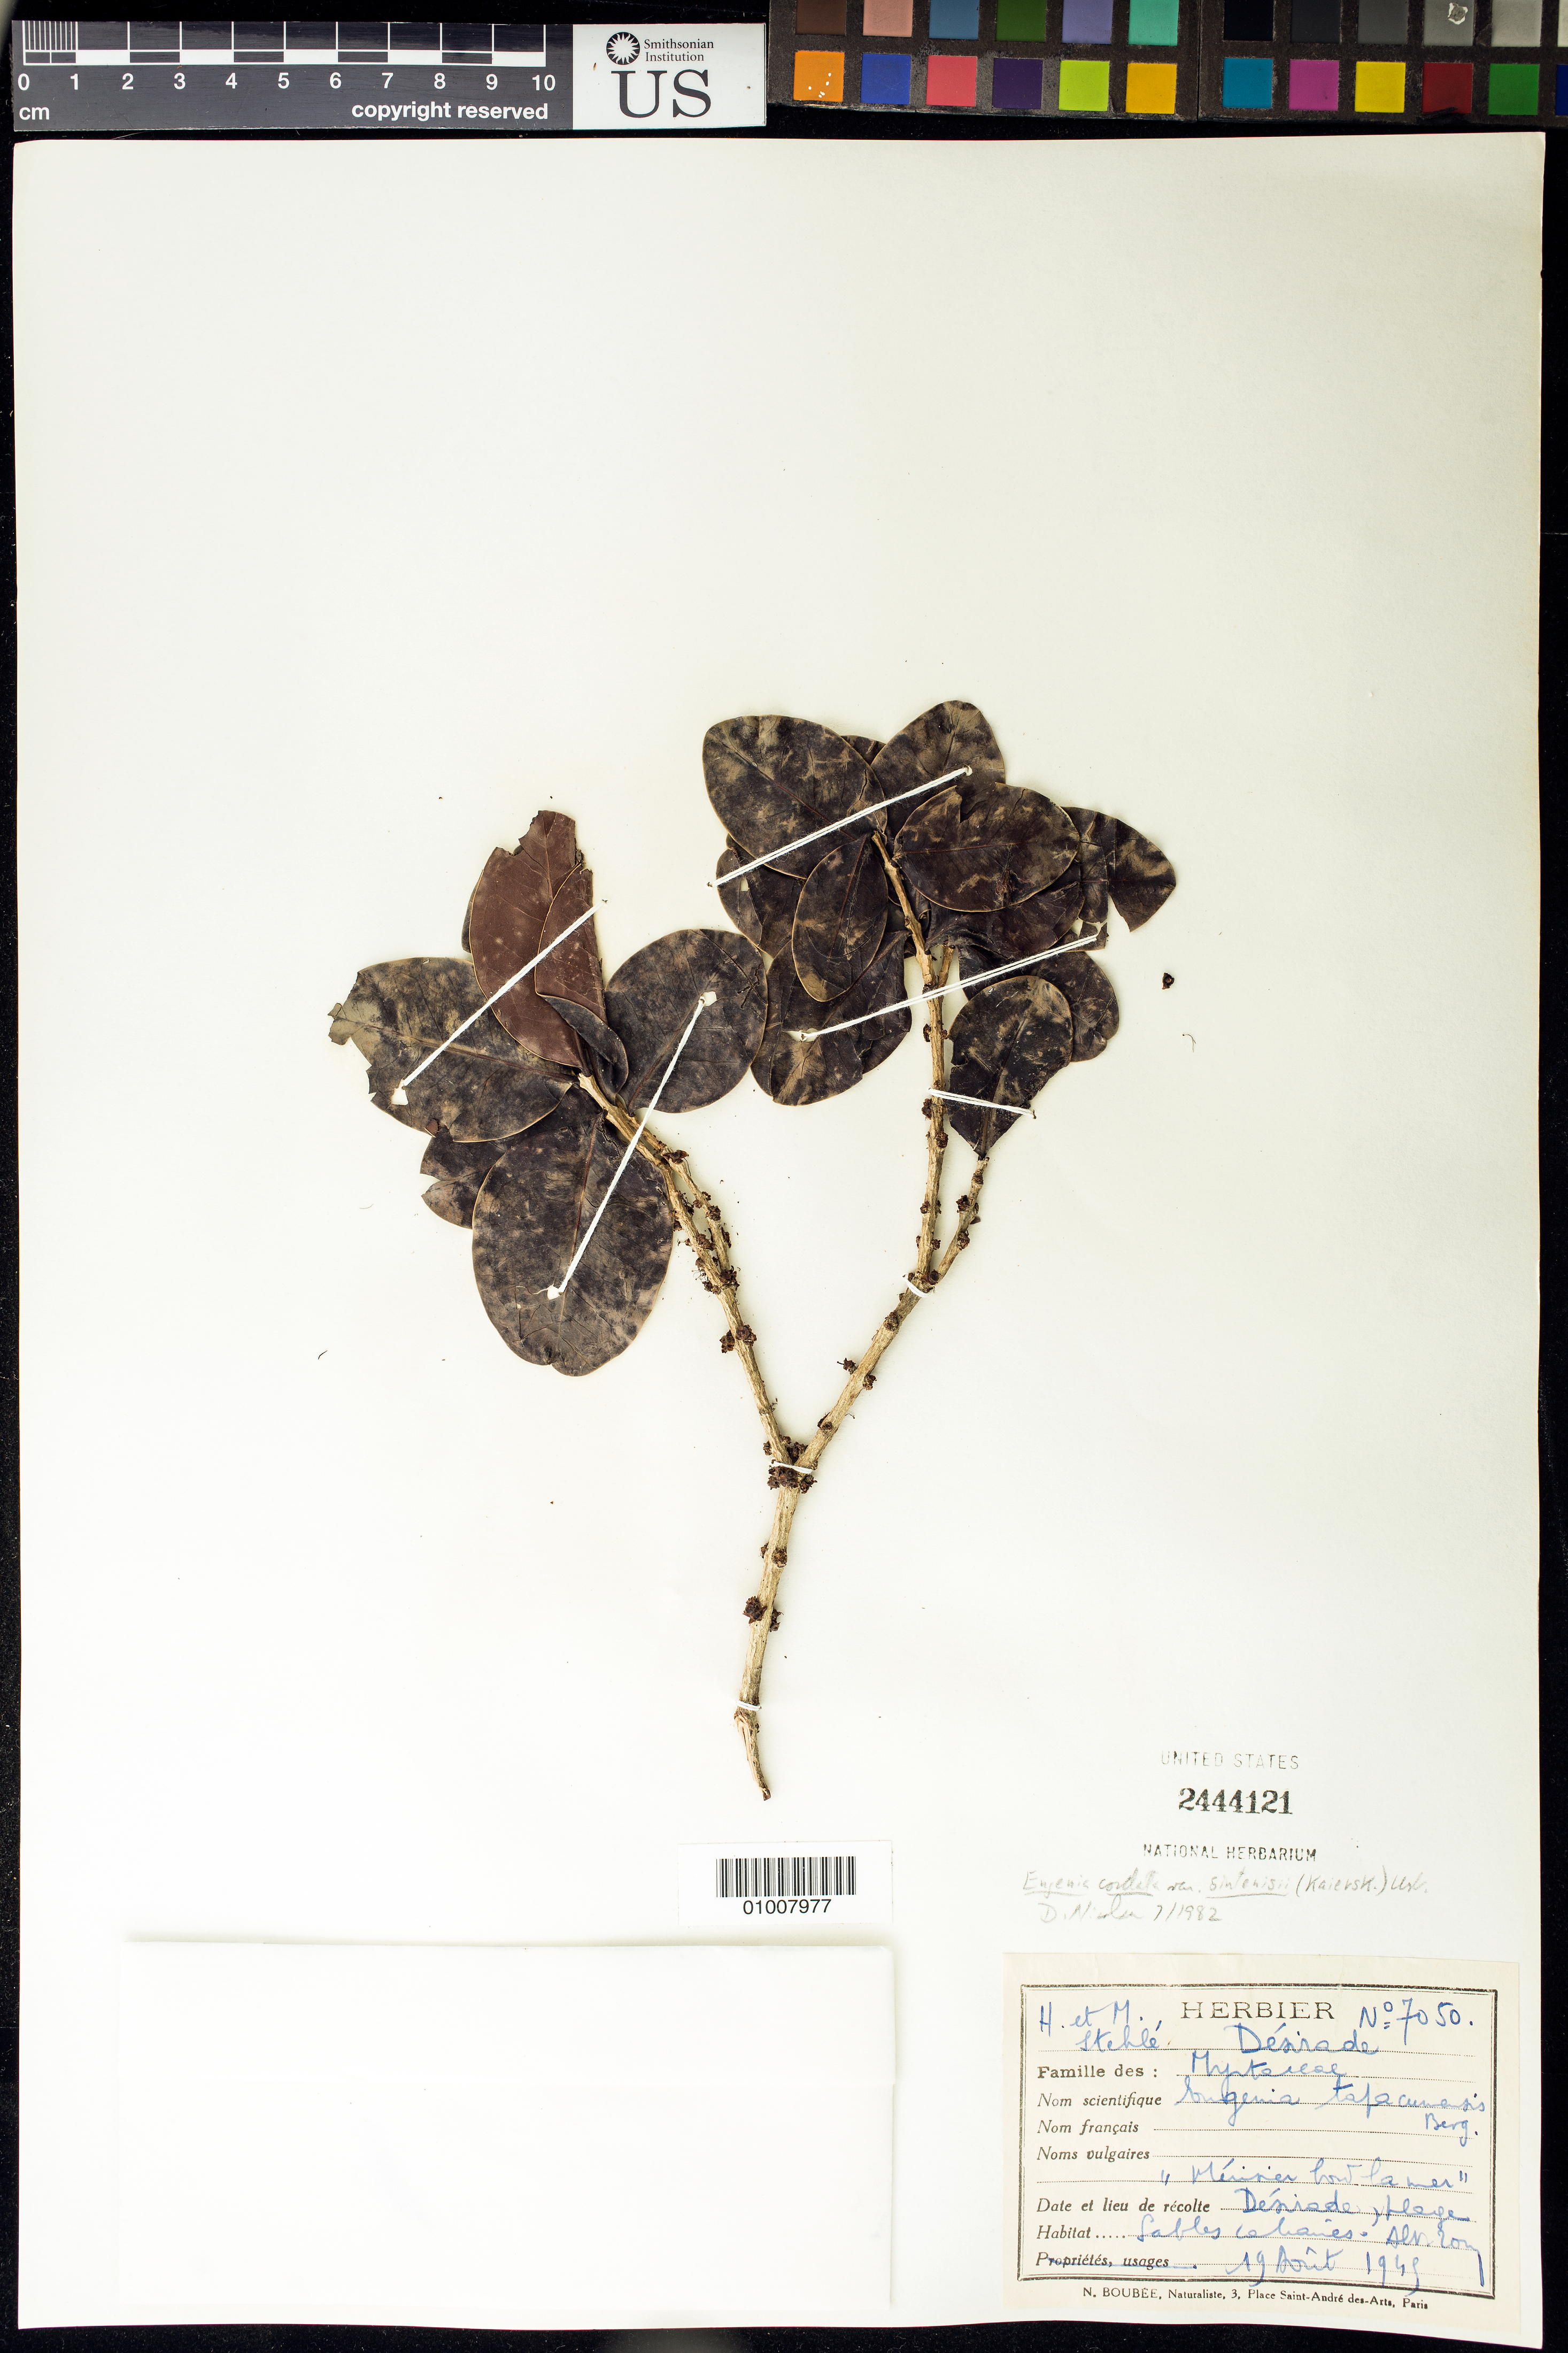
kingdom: Plantae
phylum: Tracheophyta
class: Magnoliopsida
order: Myrtales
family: Myrtaceae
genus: Eugenia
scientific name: Eugenia cordata var. sintenisii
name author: (Kiaersk.) Krug & Urb.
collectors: H. Stehlé & M. Stehlé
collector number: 7050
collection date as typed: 19 Aug 1948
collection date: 1948-08-19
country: Guadeloupe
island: La Désirade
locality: Sables ebaines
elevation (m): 20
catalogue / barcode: US 2444121